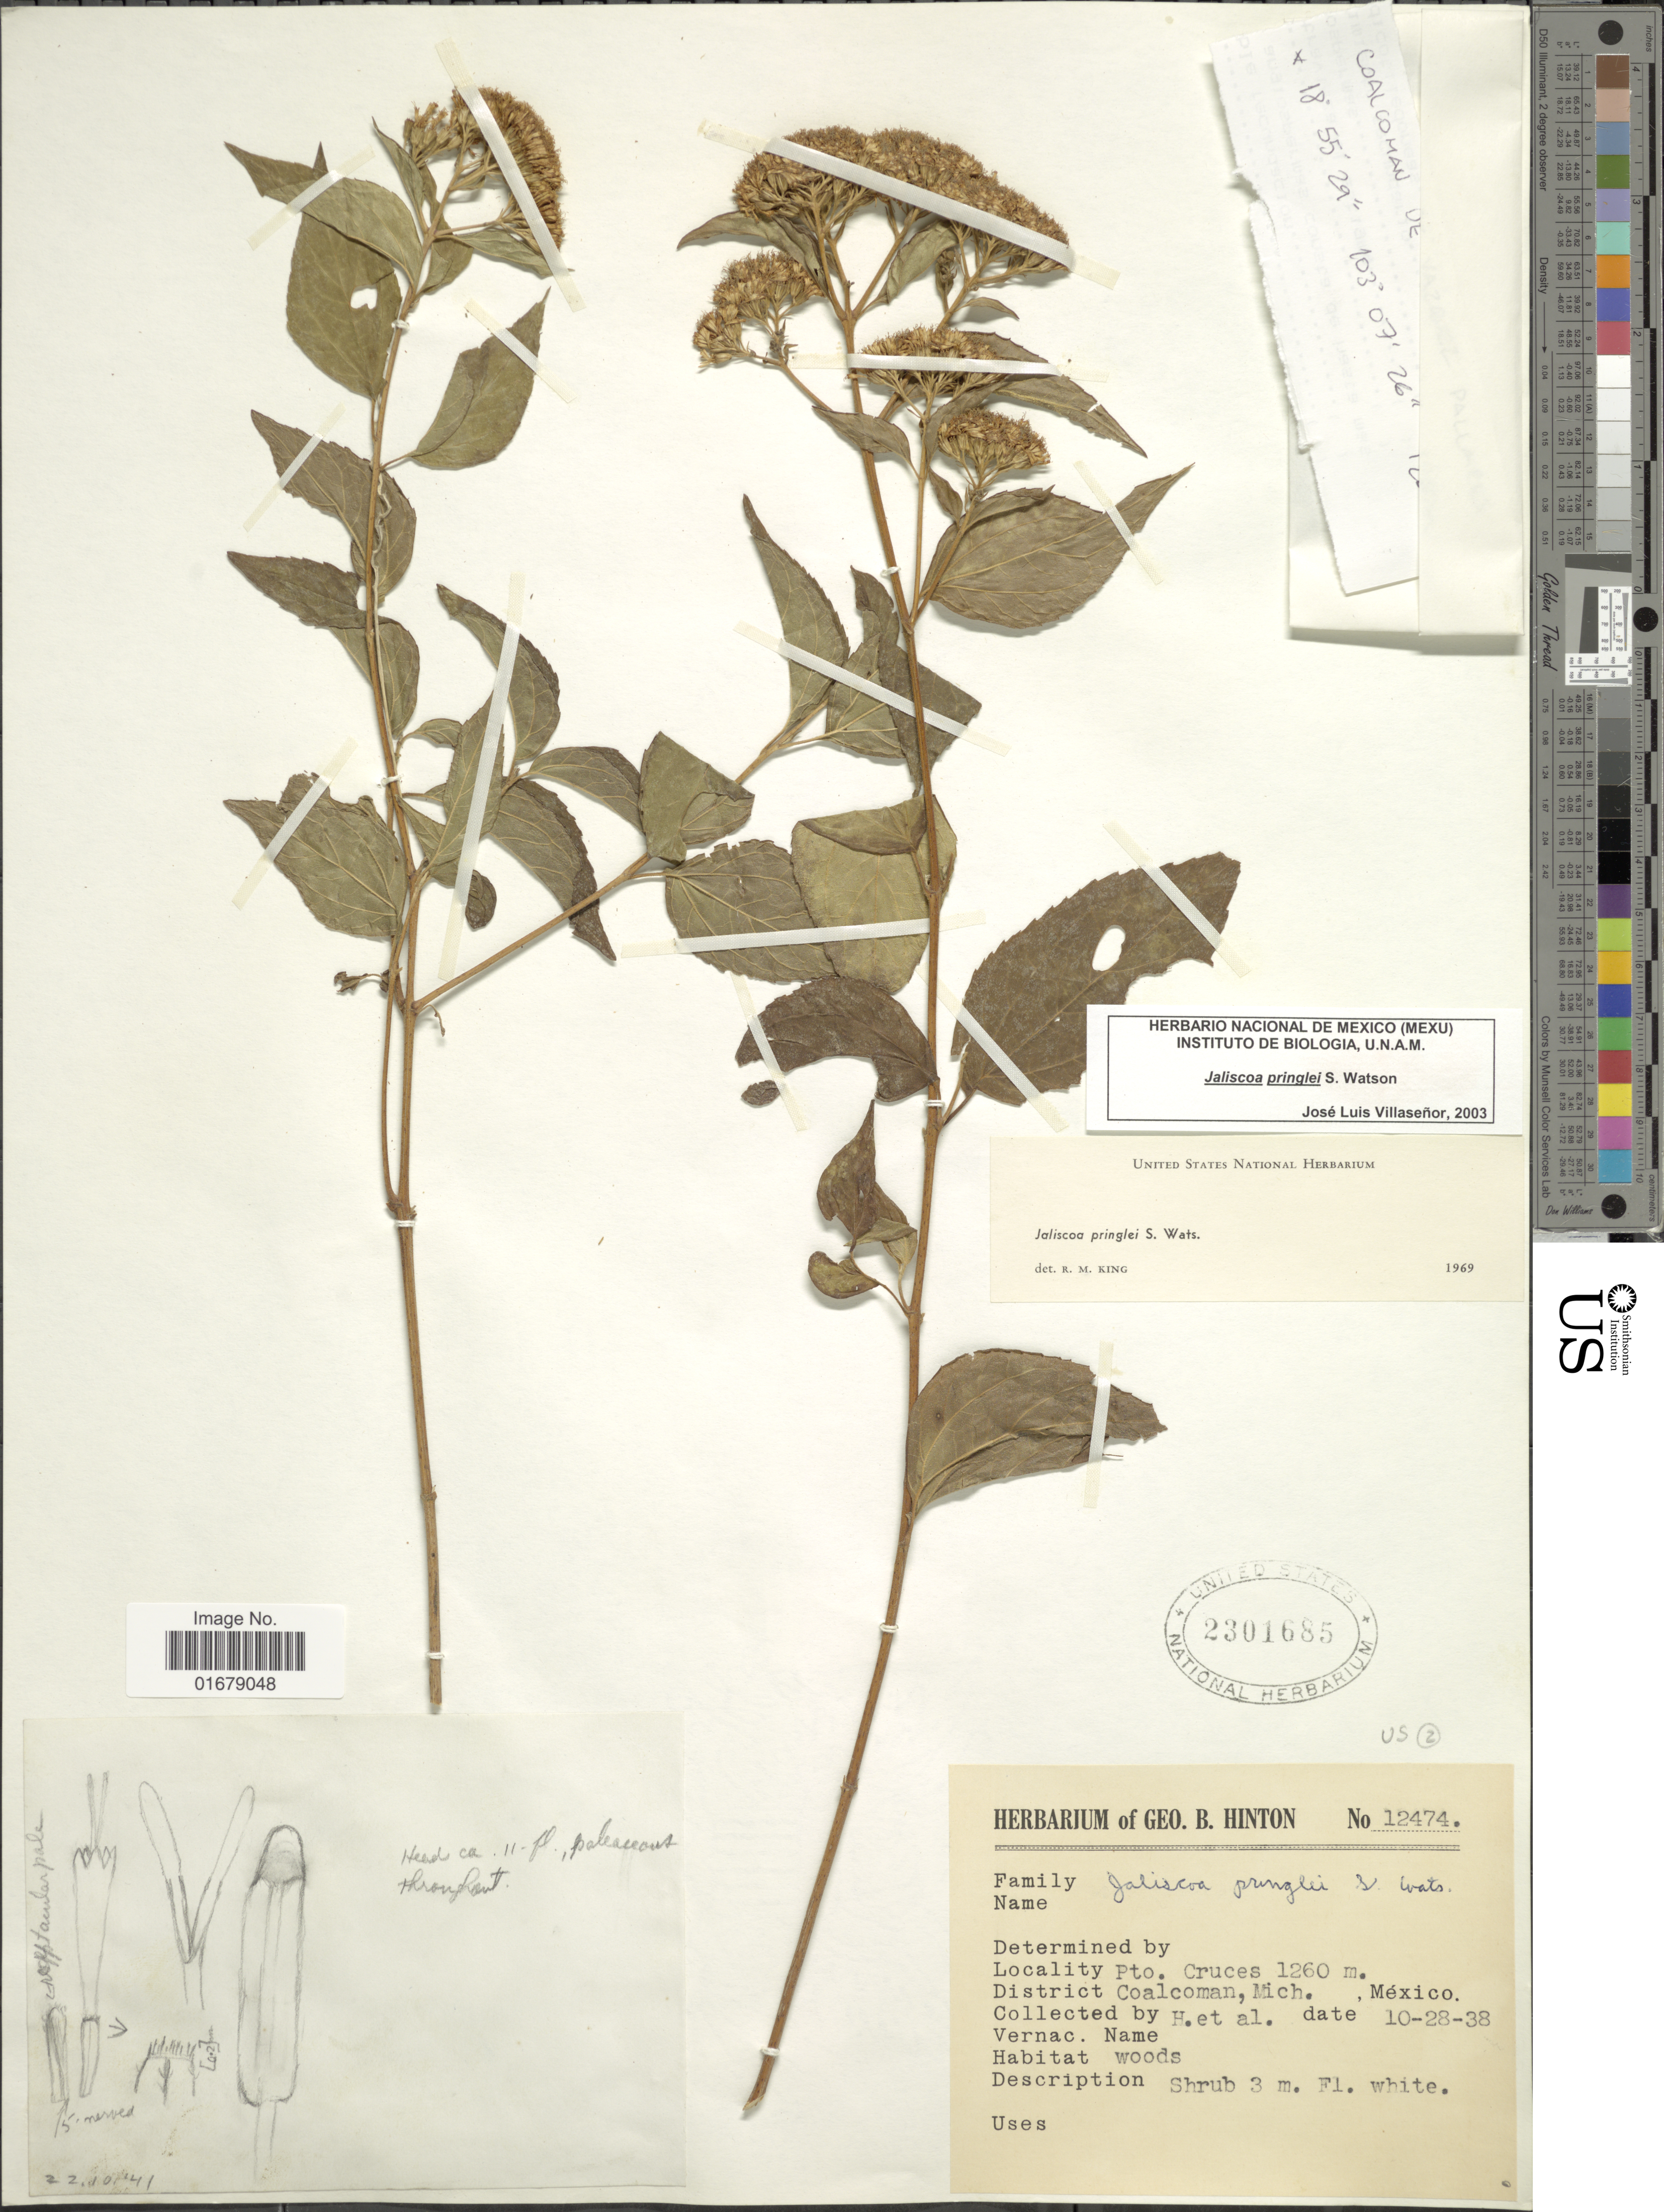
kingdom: Plantae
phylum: Tracheophyta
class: Magnoliopsida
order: Asterales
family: Asteraceae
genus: Jaliscoa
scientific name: Jaliscoa pringlei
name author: S. Watson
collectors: G. B. Hinton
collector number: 12474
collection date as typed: Transcribed d/m/y: 28/10/38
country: Mexico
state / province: Michoacán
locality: Pto. Cruces. District Coalcoman, Mich., Mexico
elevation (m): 1260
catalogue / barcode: US 2301685